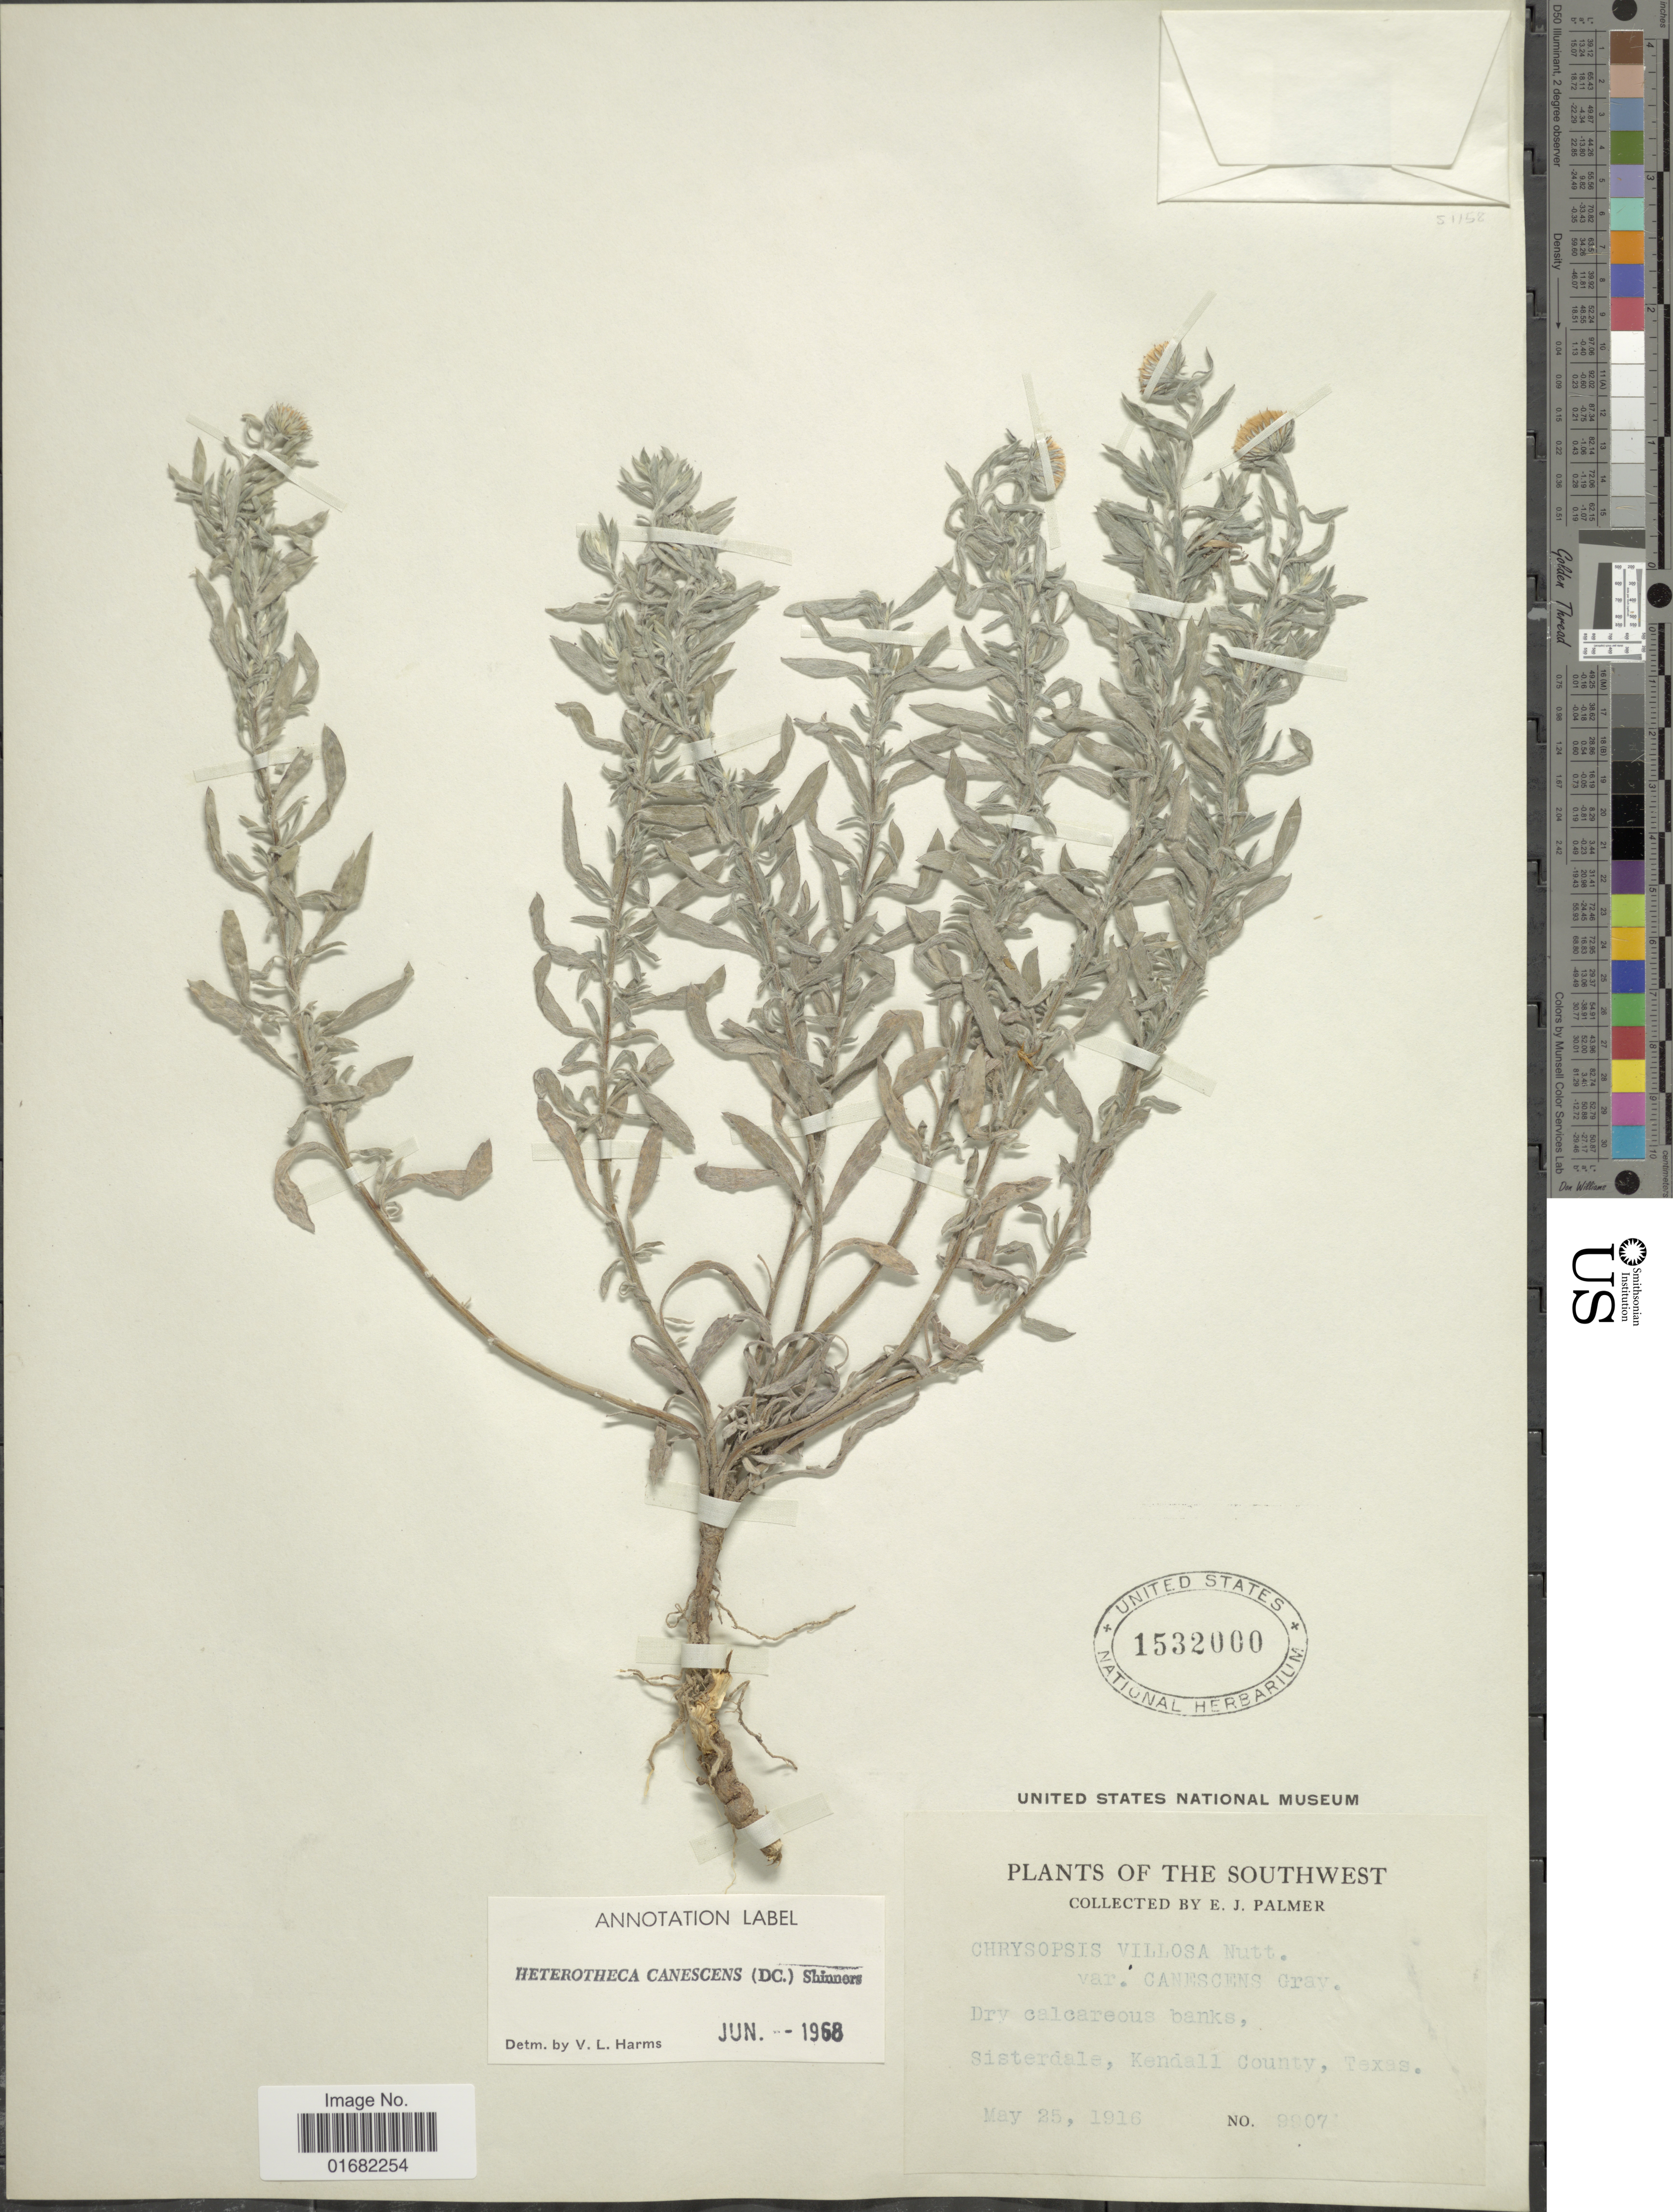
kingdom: Plantae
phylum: Tracheophyta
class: Magnoliopsida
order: Asterales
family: Asteraceae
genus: Heterotheca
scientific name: Heterotheca canescens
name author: (DC.) Shinners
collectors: E. J. Palmer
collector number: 9907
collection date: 1916-05-25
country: United States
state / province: Texas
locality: Southwest. Sisterdale, Kendall County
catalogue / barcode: US 1532000